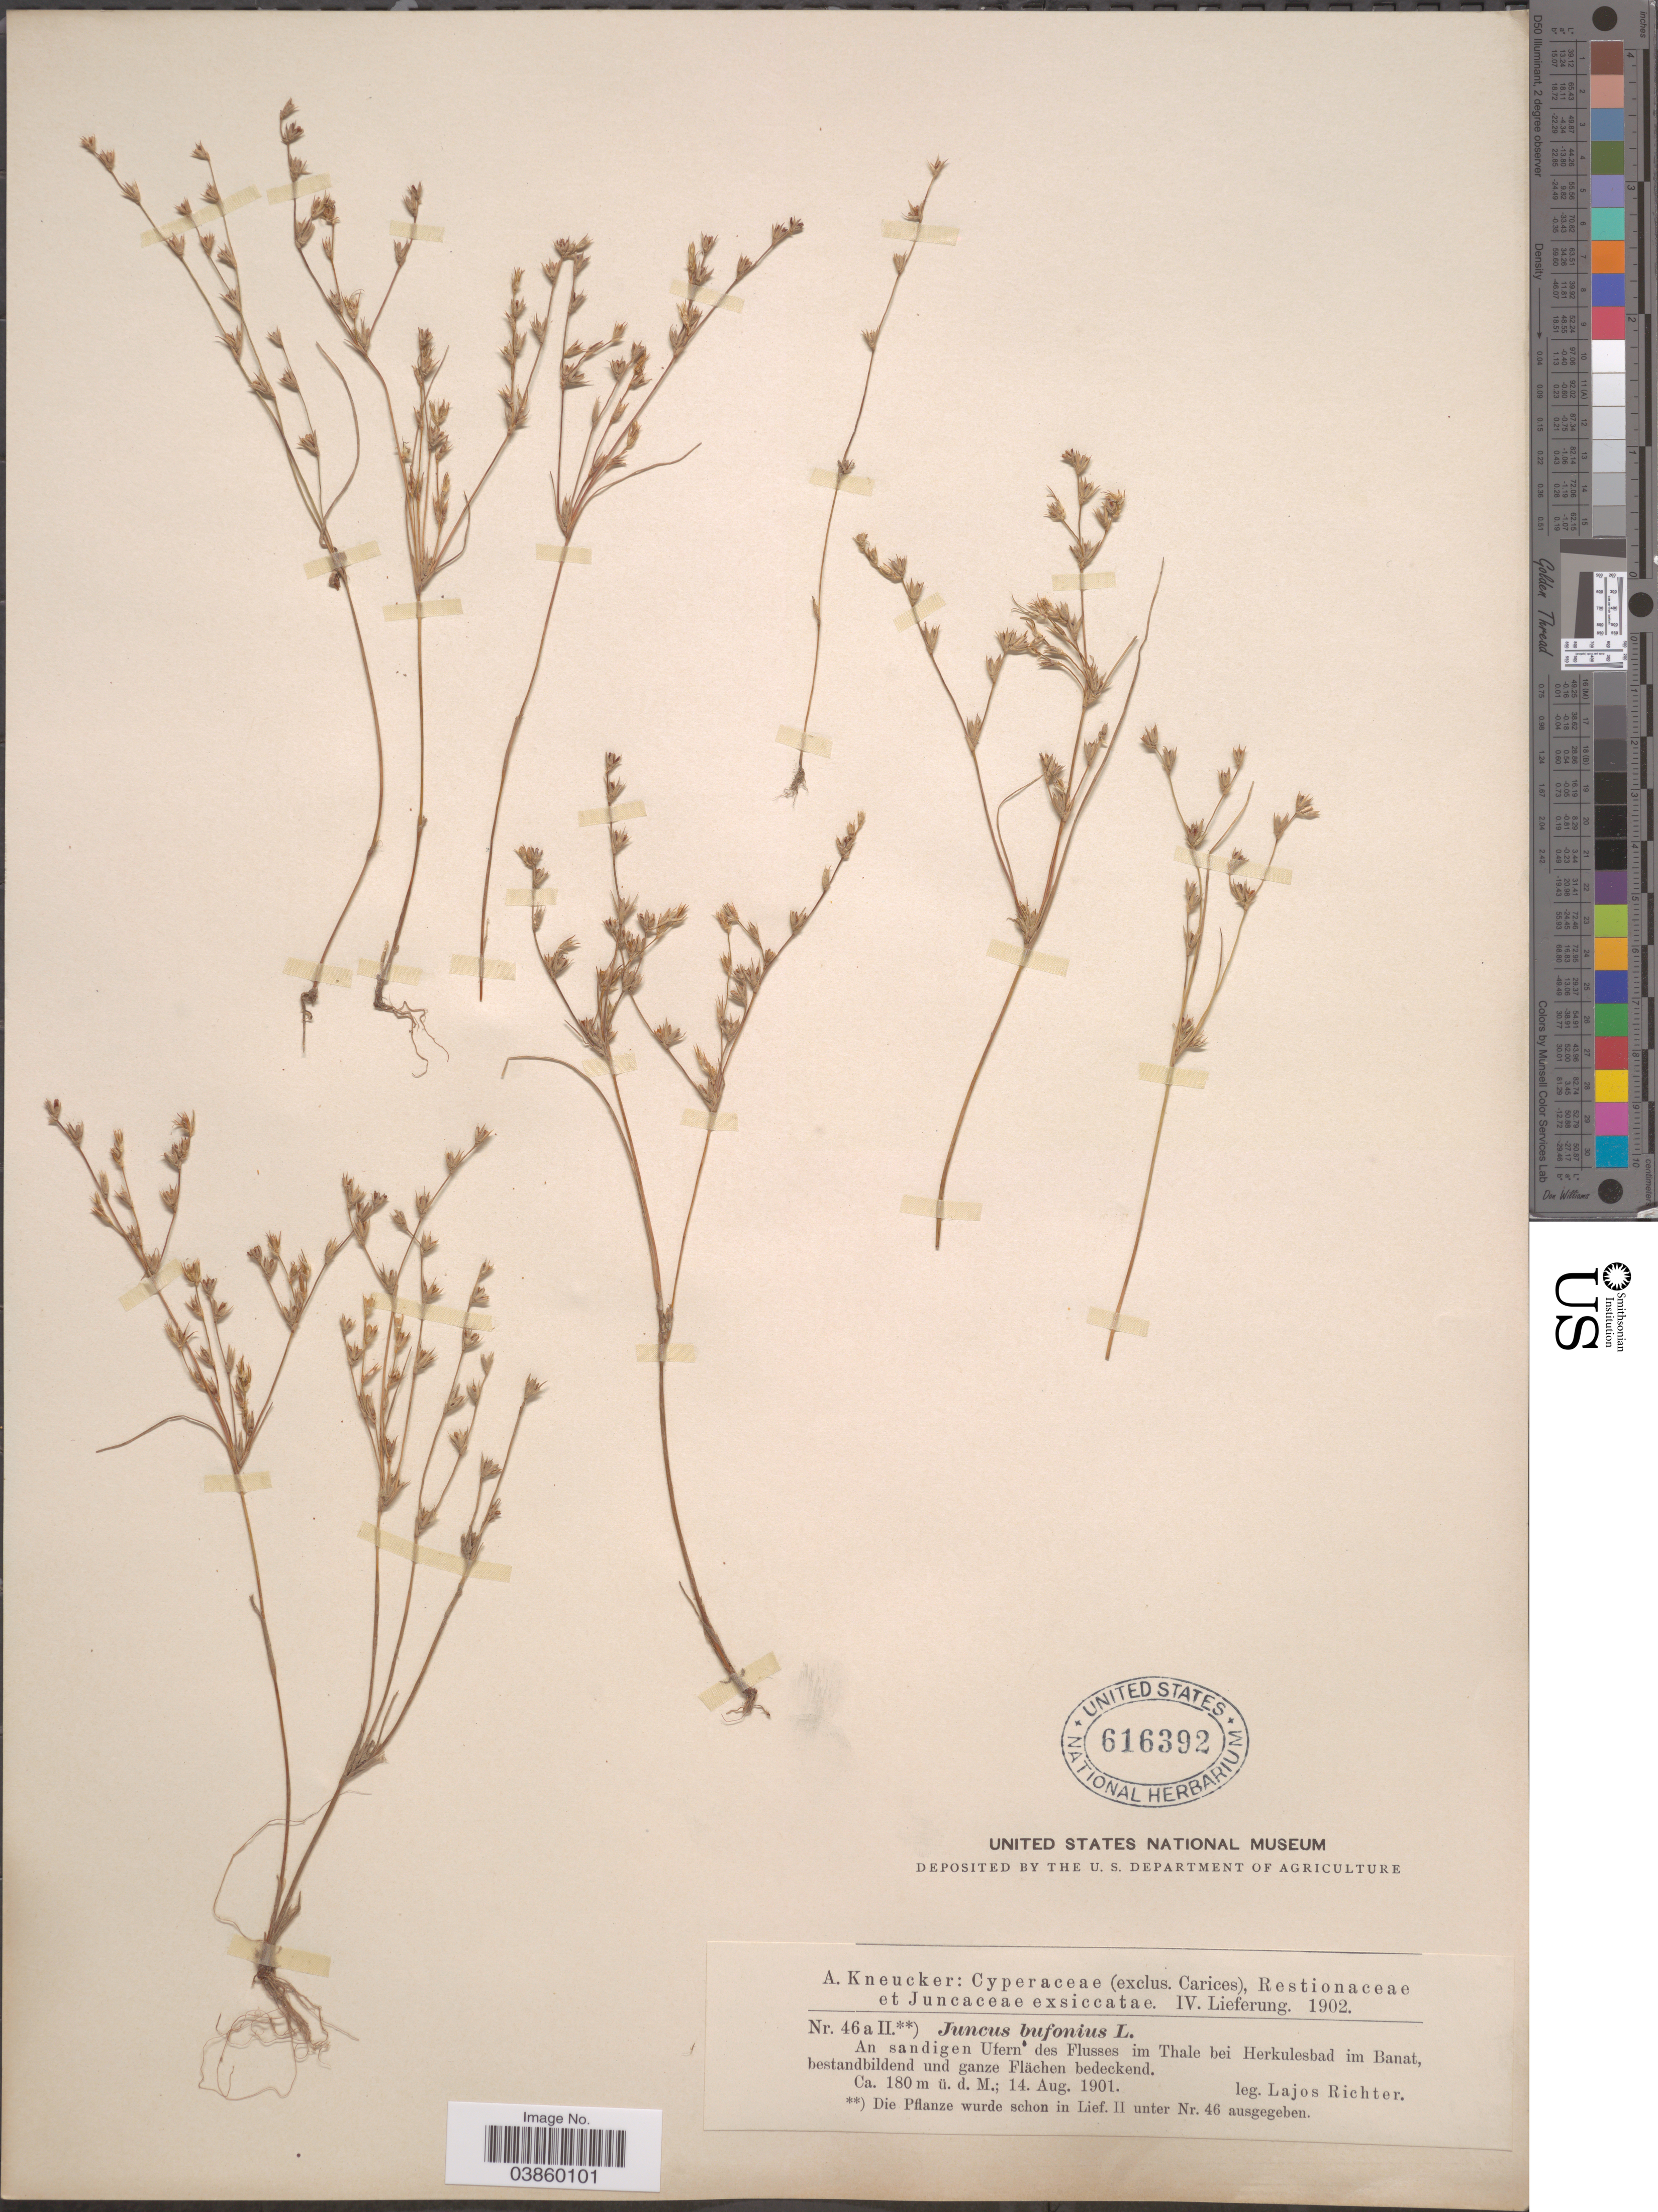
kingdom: Plantae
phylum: Tracheophyta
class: Liliopsida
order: Poales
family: Juncaceae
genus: Juncus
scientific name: Juncus bufonius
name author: L.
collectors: R. Lajos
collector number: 46 a II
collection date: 1901-08-14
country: Romania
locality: An sandigen Ufern des Flusses im Thale bei Herkulesbad im Banat, bestandbildend und ganze Flächen bedeckend.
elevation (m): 180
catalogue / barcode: US 616392